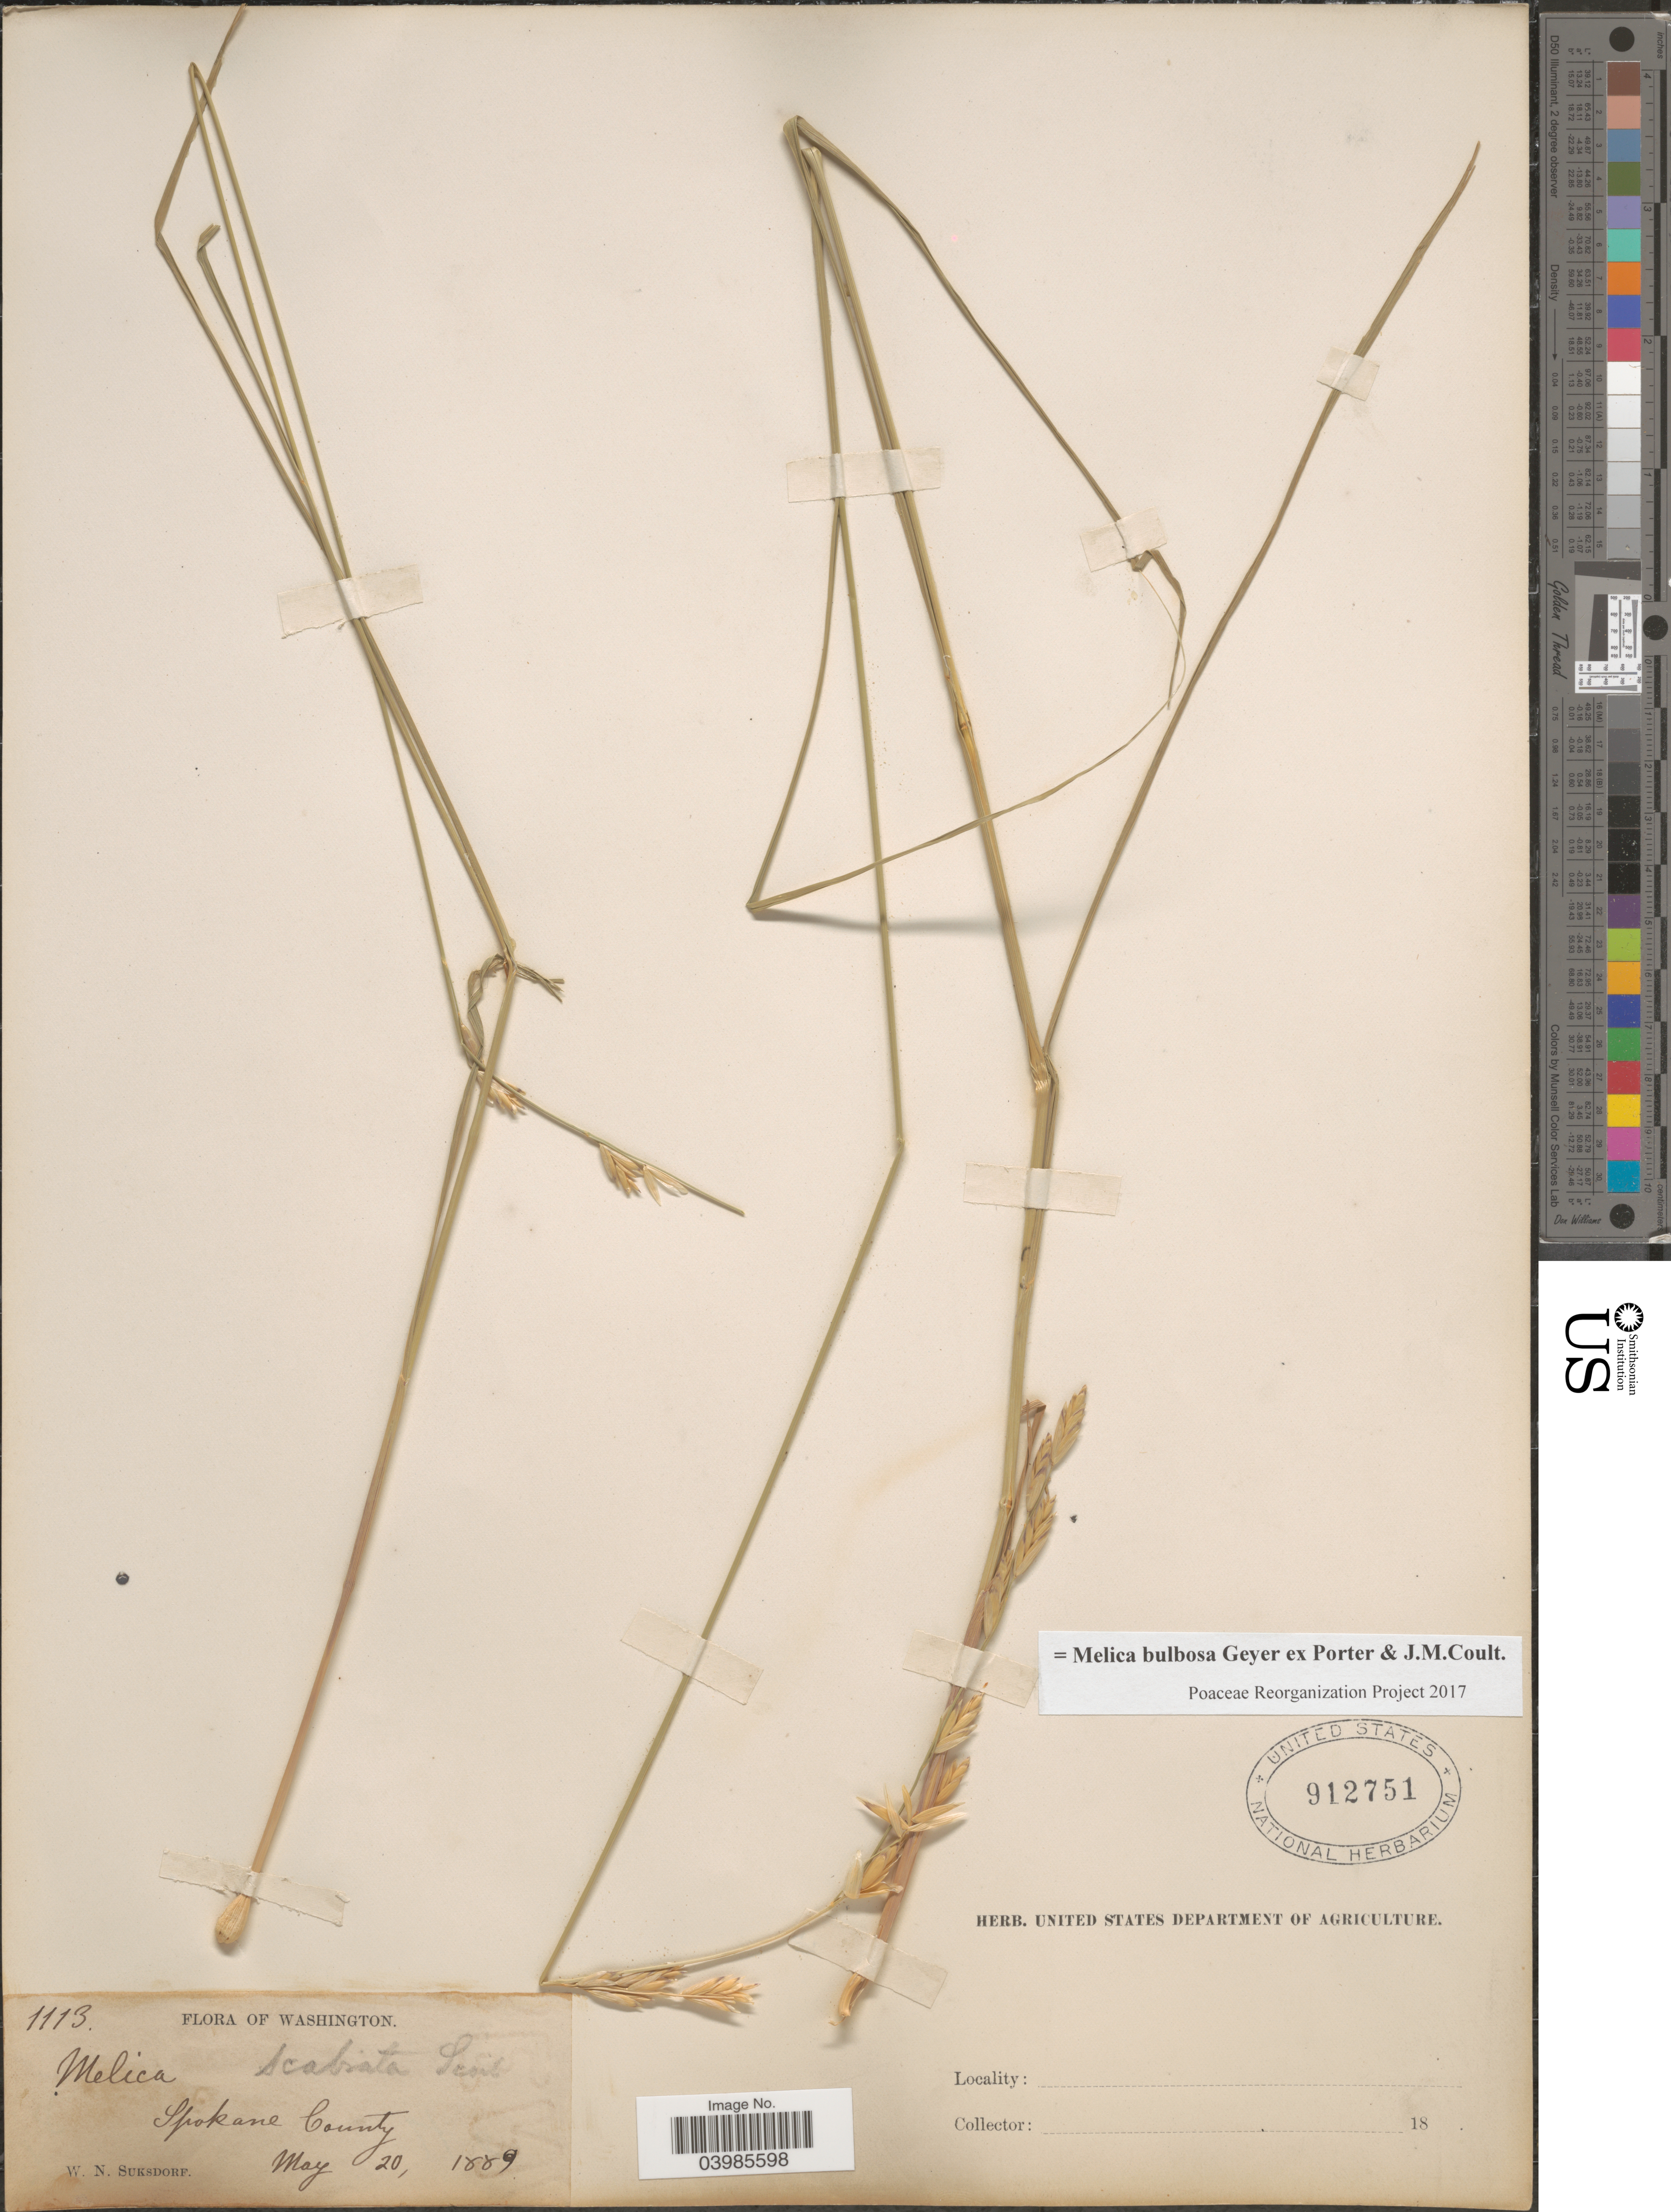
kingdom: Plantae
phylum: Tracheophyta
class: Liliopsida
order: Poales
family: Poaceae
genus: Melica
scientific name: Melica bulbosa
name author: Geyer ex Porter & J.M. Coult.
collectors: W. N. Suksdorf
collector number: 1113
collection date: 1889-05-20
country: United States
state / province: Washington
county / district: Spokane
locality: Spokane County.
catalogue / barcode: US 912751